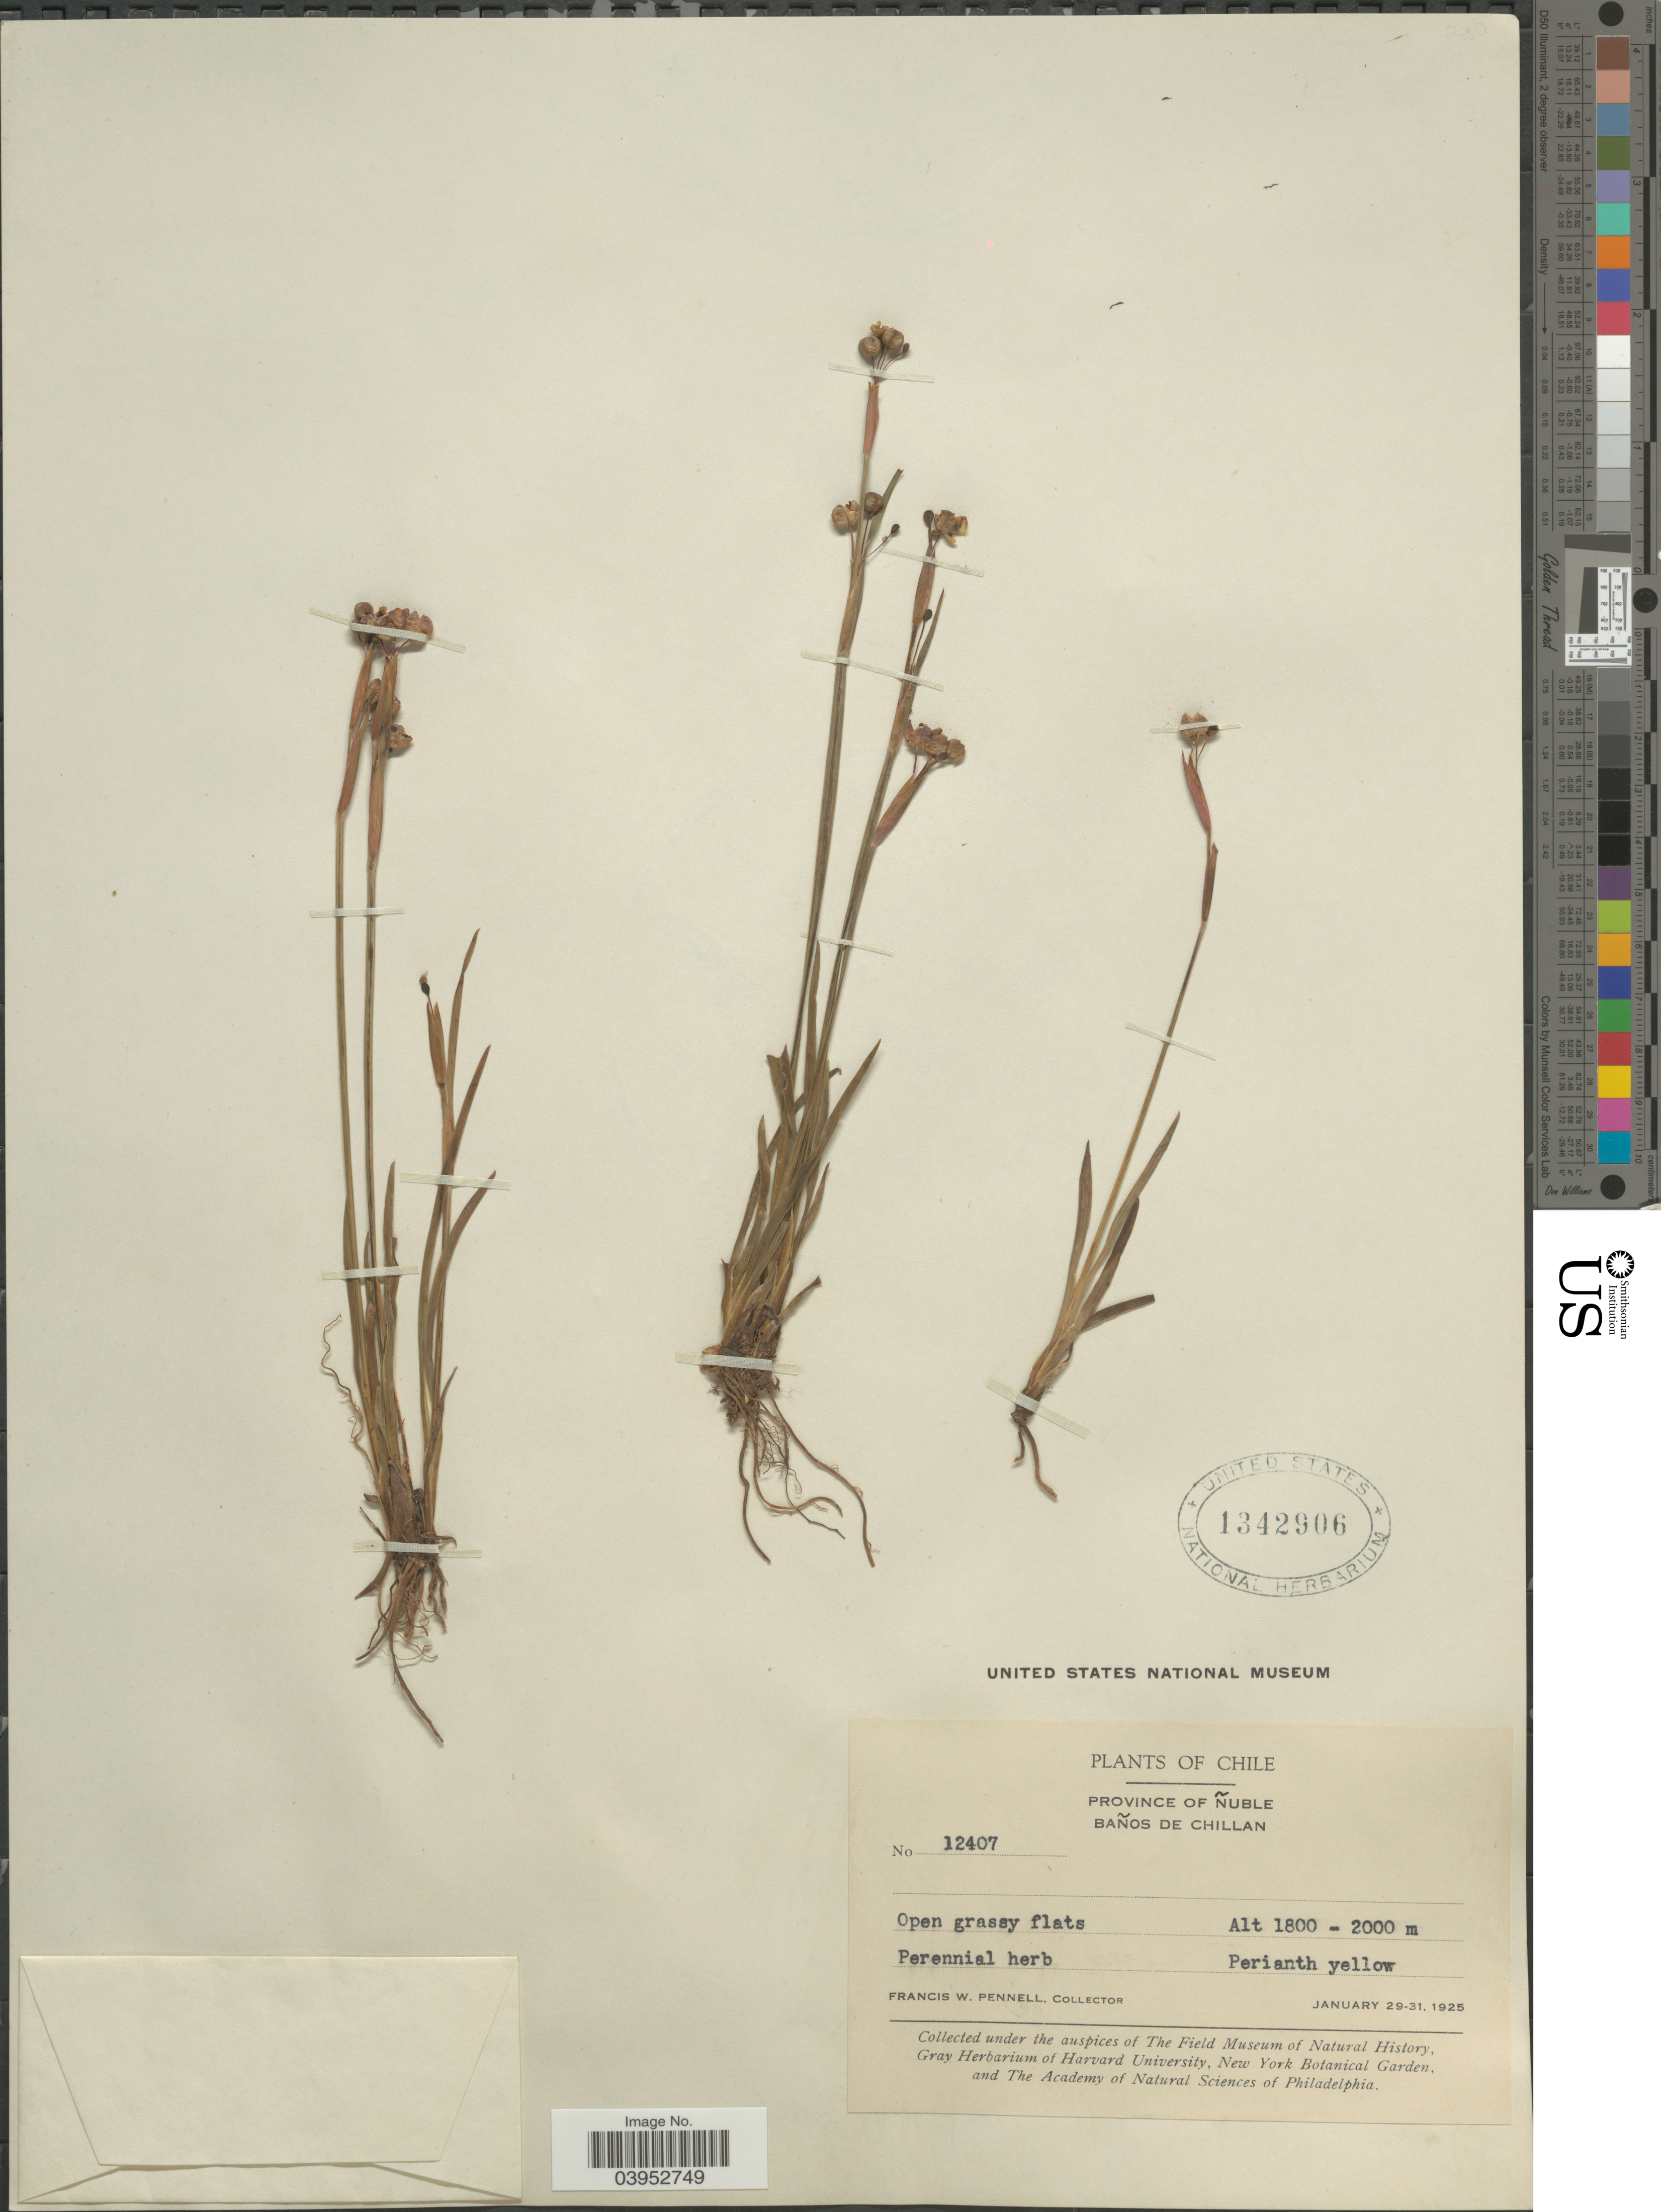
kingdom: Plantae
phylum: Tracheophyta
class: Liliopsida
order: Asparagales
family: Iridaceae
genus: Sisyrinchium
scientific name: Sisyrinchium sp.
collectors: F. W. Pennell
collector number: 12407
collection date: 1925-01-29/1925-01-31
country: Chile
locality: Province of Ñuble. Baños de Chillan.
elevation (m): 1800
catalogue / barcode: US 1342906